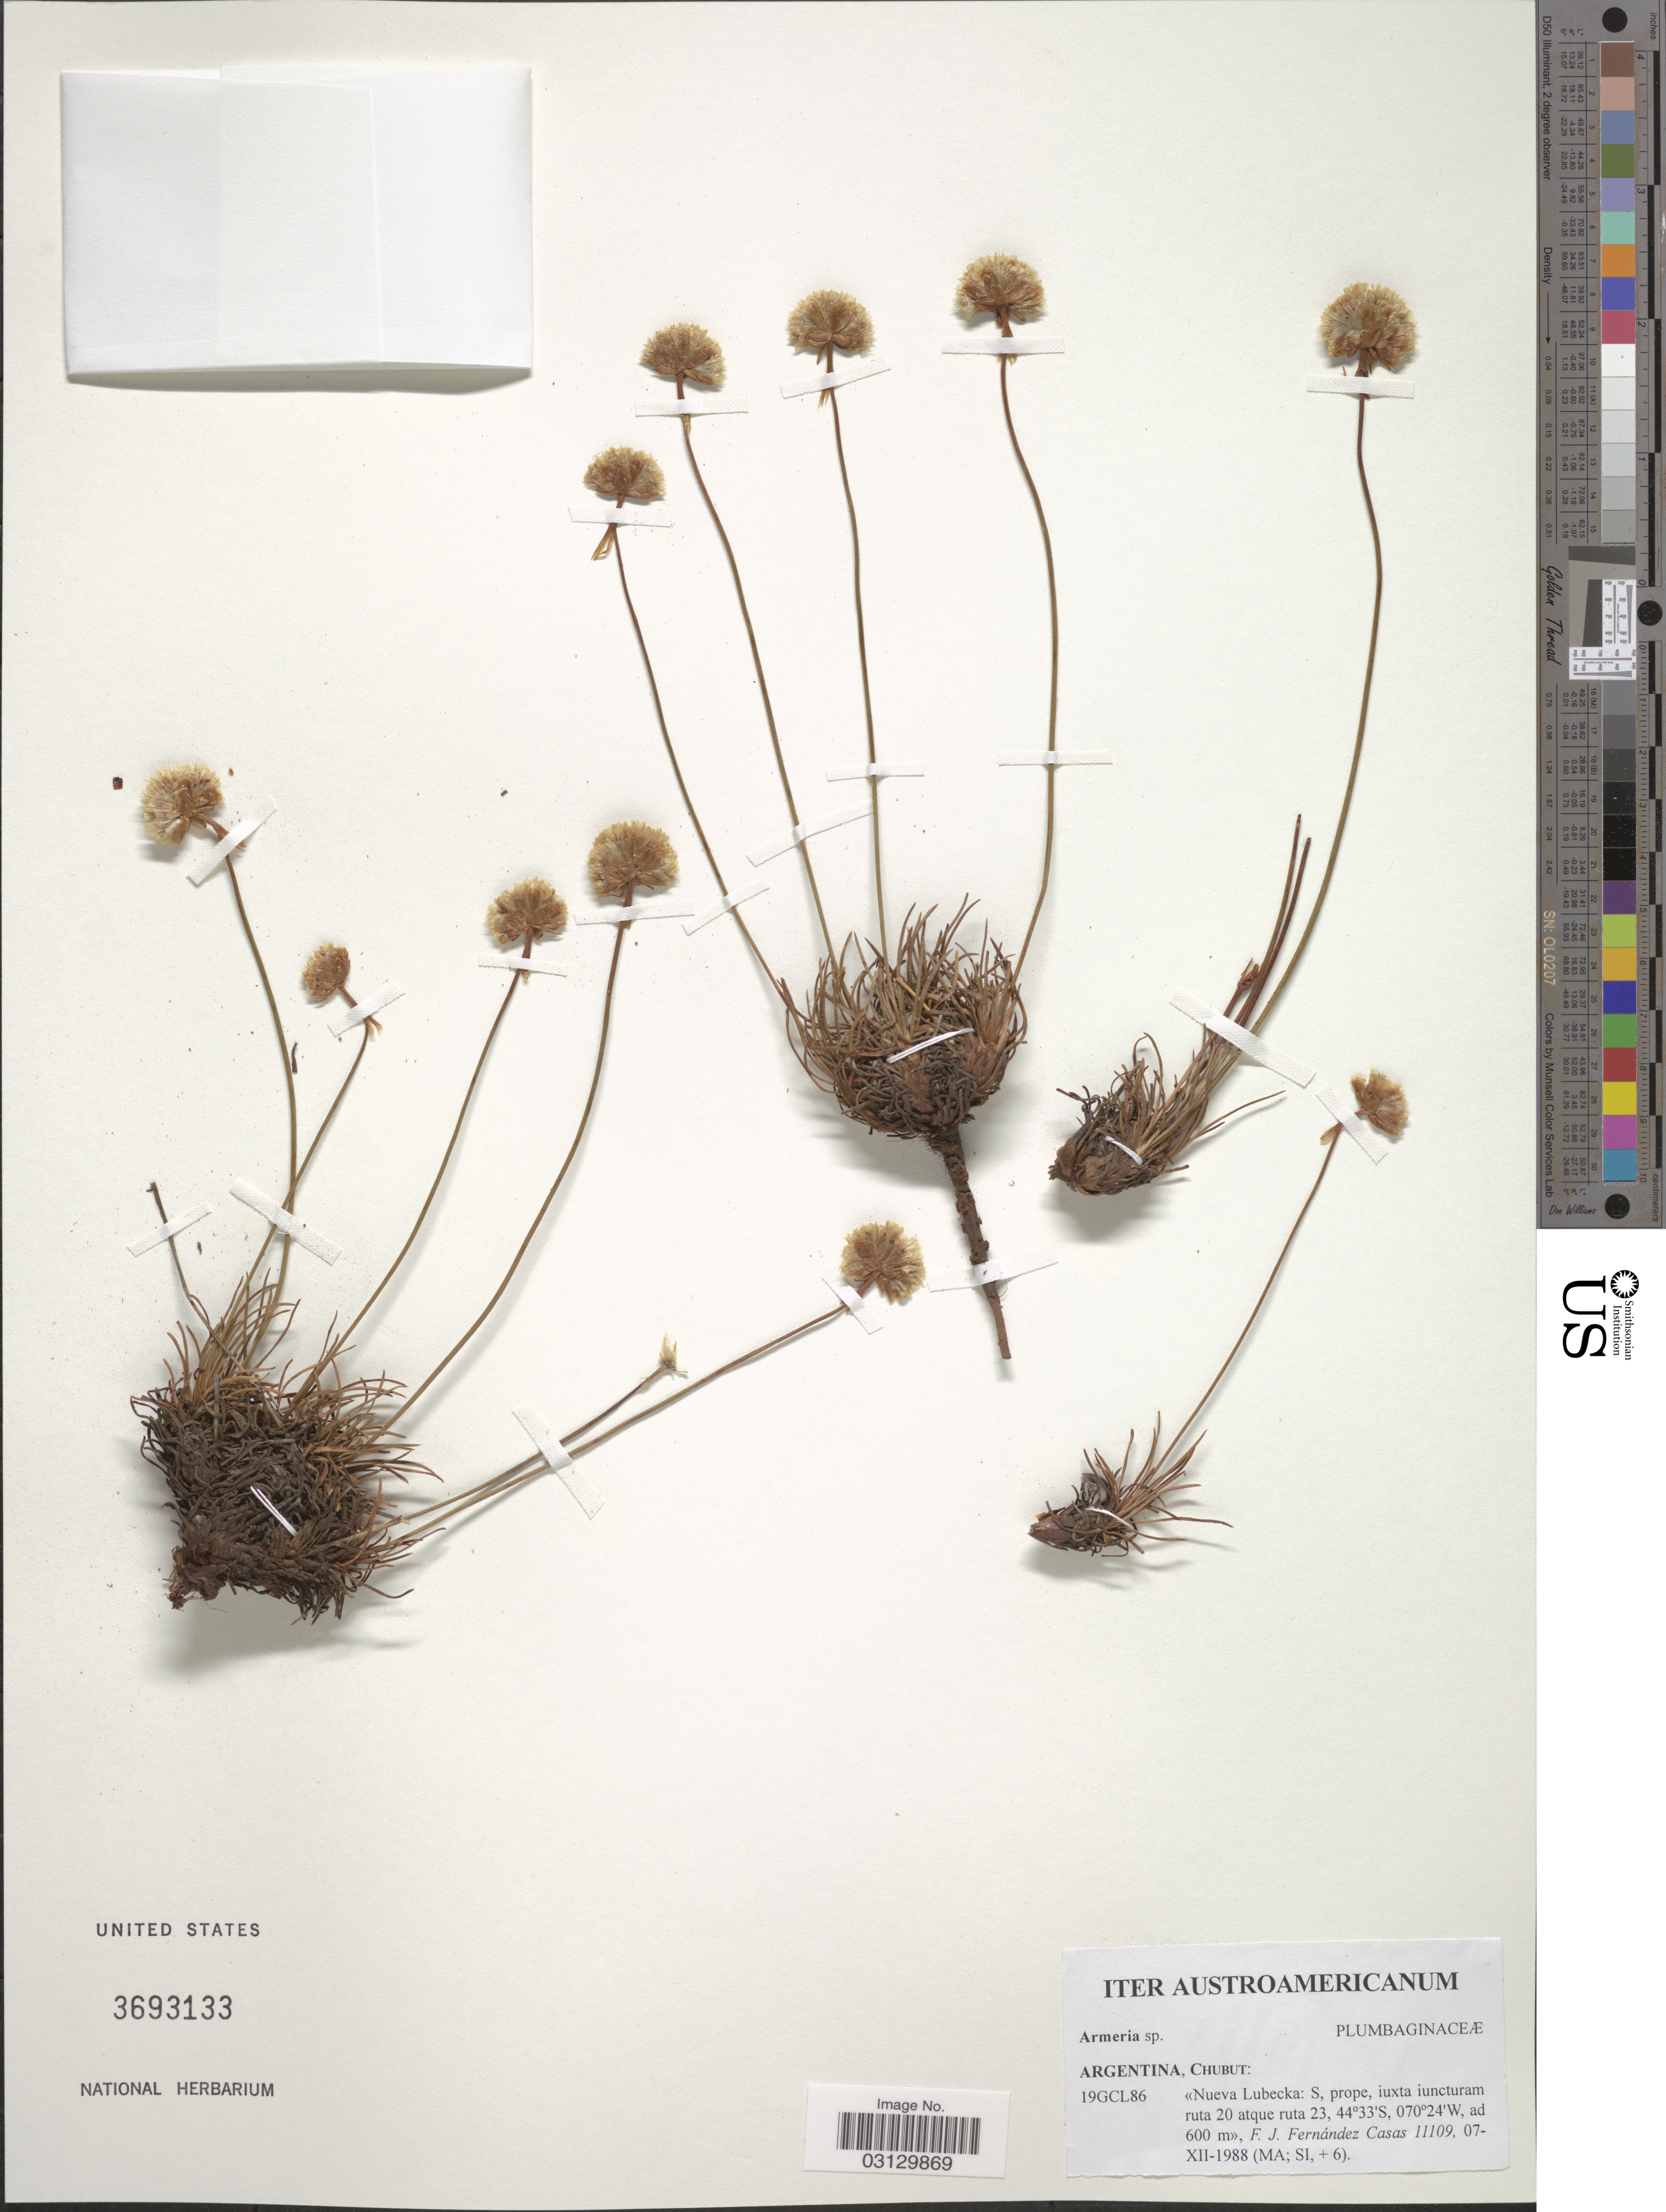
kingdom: Plantae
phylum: Tracheophyta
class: Magnoliopsida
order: Caryophyllales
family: Plumbaginaceae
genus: Armeria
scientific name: Armeria maritima subsp. andina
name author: (Poepp. ex Boiss.) D.M. Moore & H.O. Yates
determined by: Strong, M. T., (US), Smithsonian Institution - National Museum of Natural History (UNITED STATES)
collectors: F. Casas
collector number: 11109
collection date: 1988-12-07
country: Argentina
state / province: Chubut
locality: Nueva Lubecka: S, prope, iuxta iuncturam ruta 20 atque ruta 23.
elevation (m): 600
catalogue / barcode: US 3693133